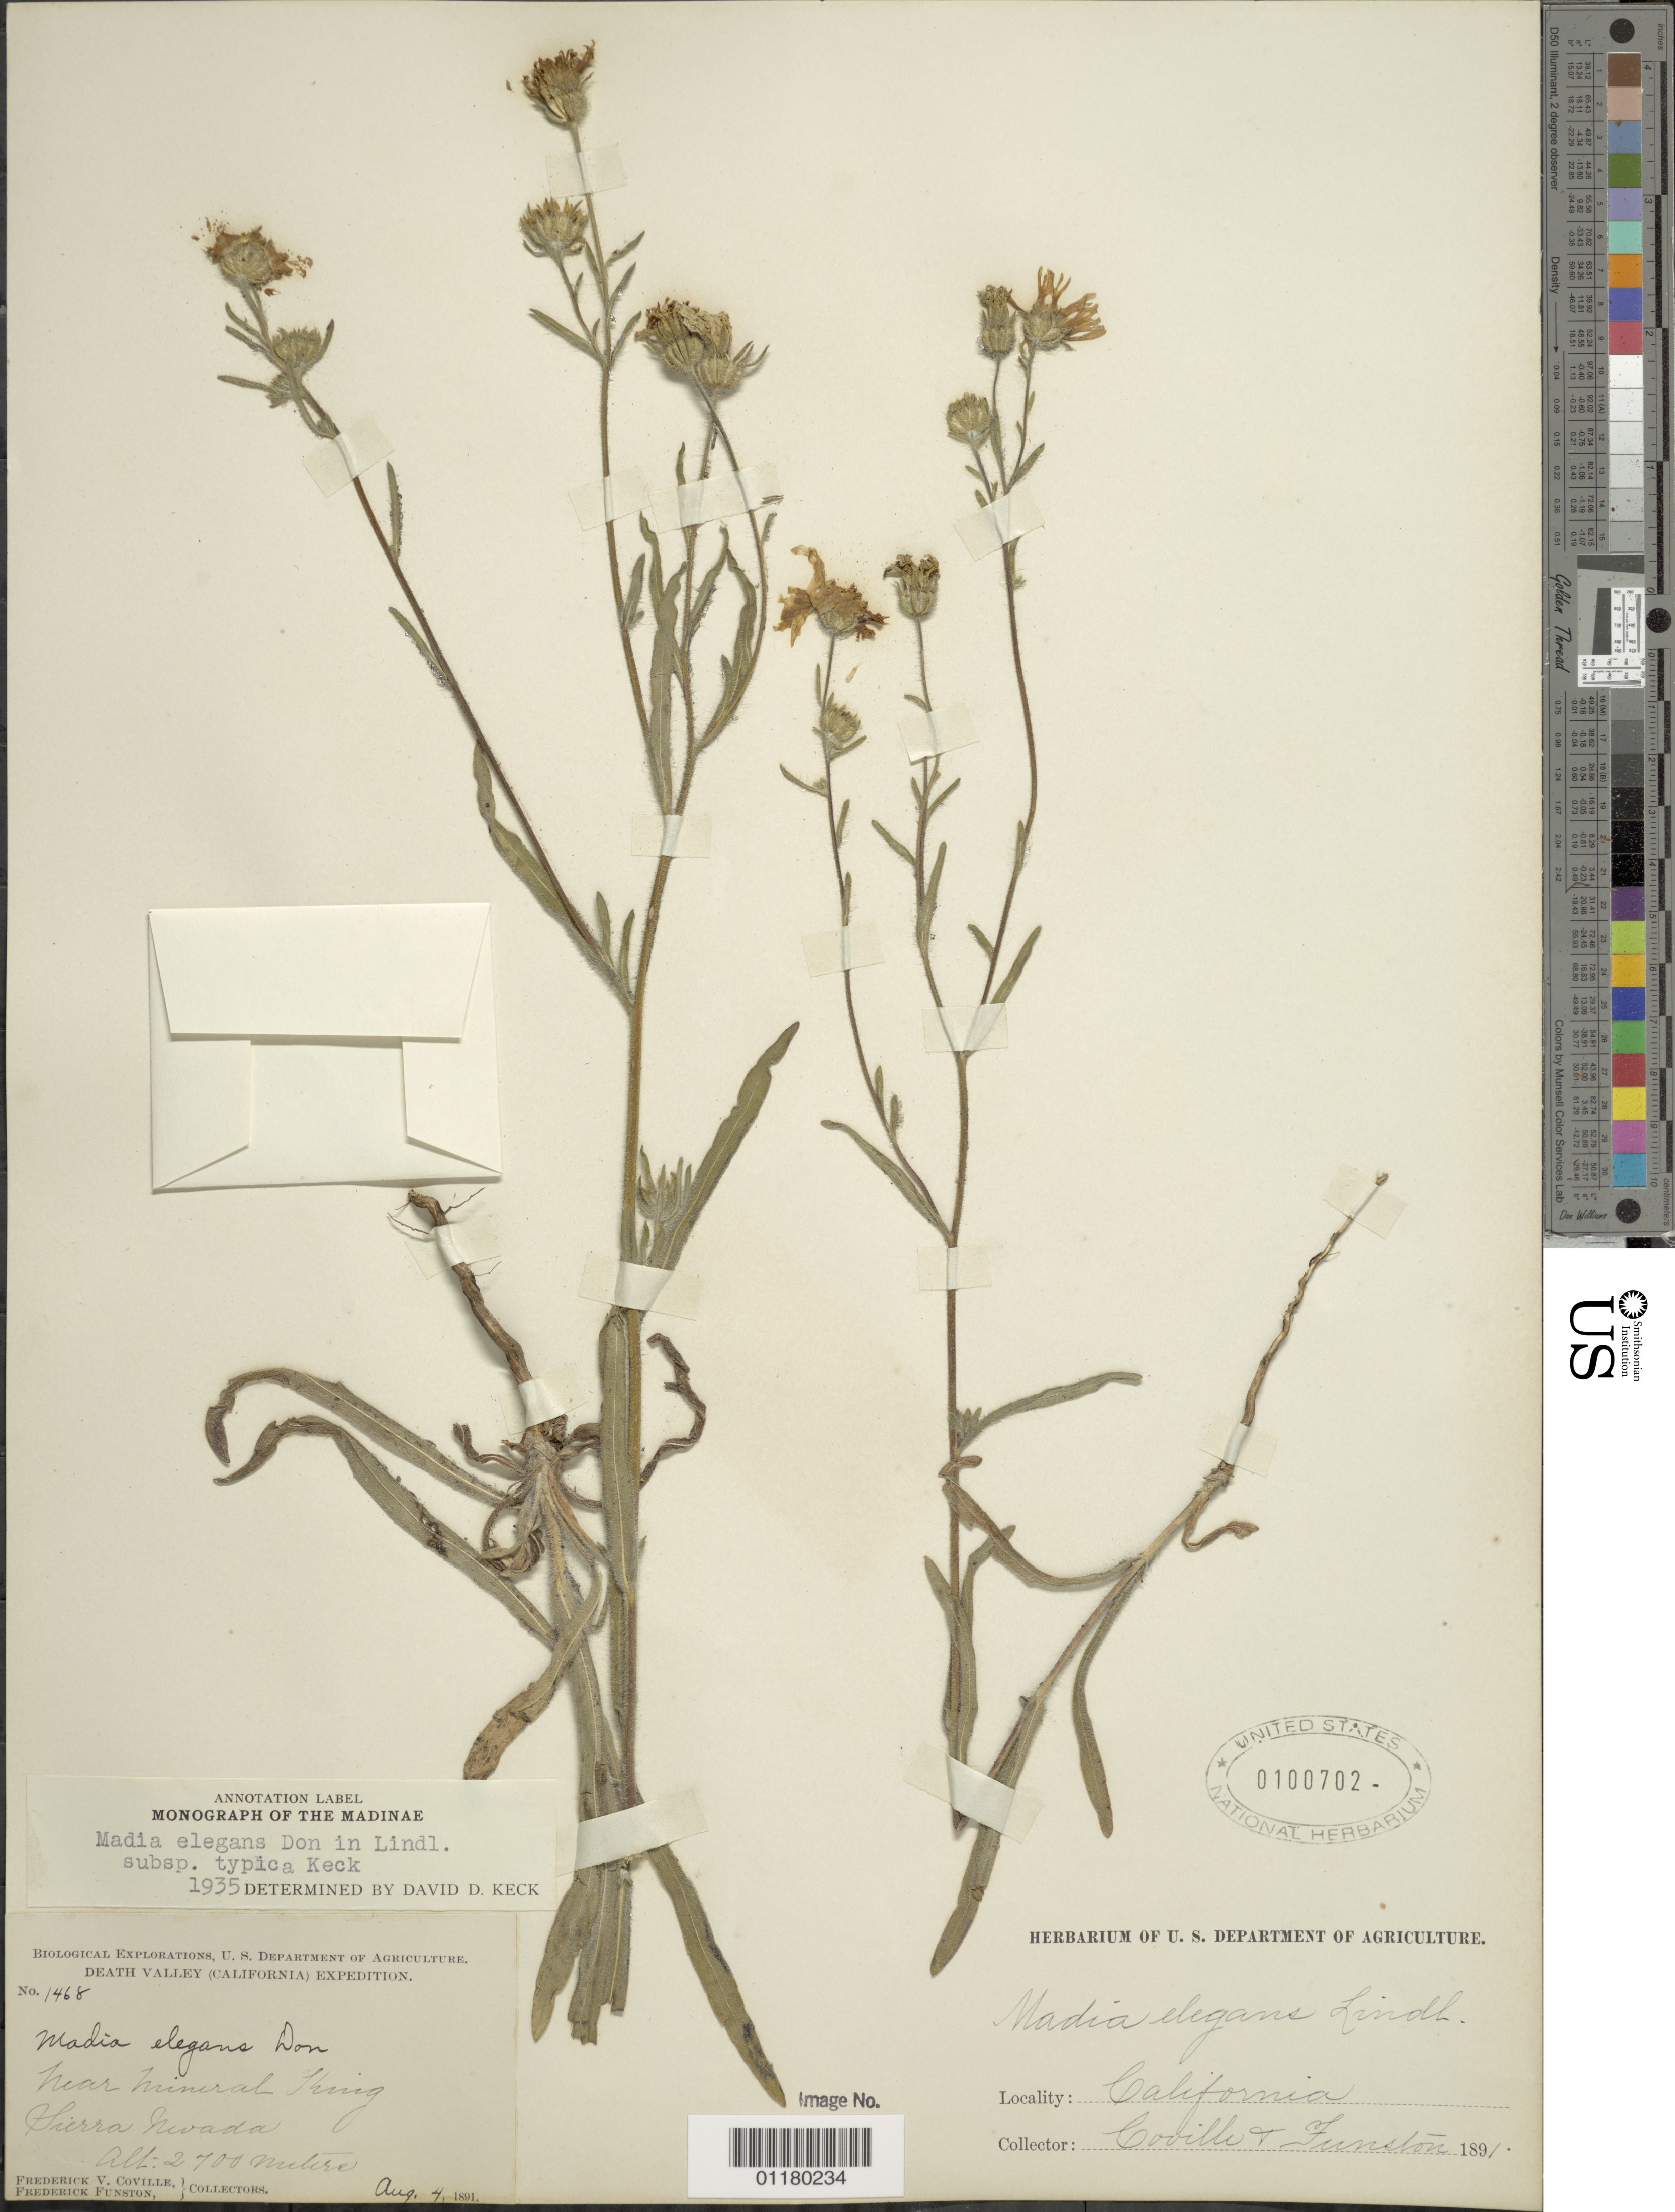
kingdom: Plantae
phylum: Tracheophyta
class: Magnoliopsida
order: Asterales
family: Asteraceae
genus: Madia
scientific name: Madia elegans subsp. elegans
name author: D. Don ex Lindl.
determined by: Keck, David D.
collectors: F. V. Coville & F. Funston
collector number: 1468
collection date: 1891-08-04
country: United States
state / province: California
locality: near Mineral King, Sierra Nevada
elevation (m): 2700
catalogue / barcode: US 100702